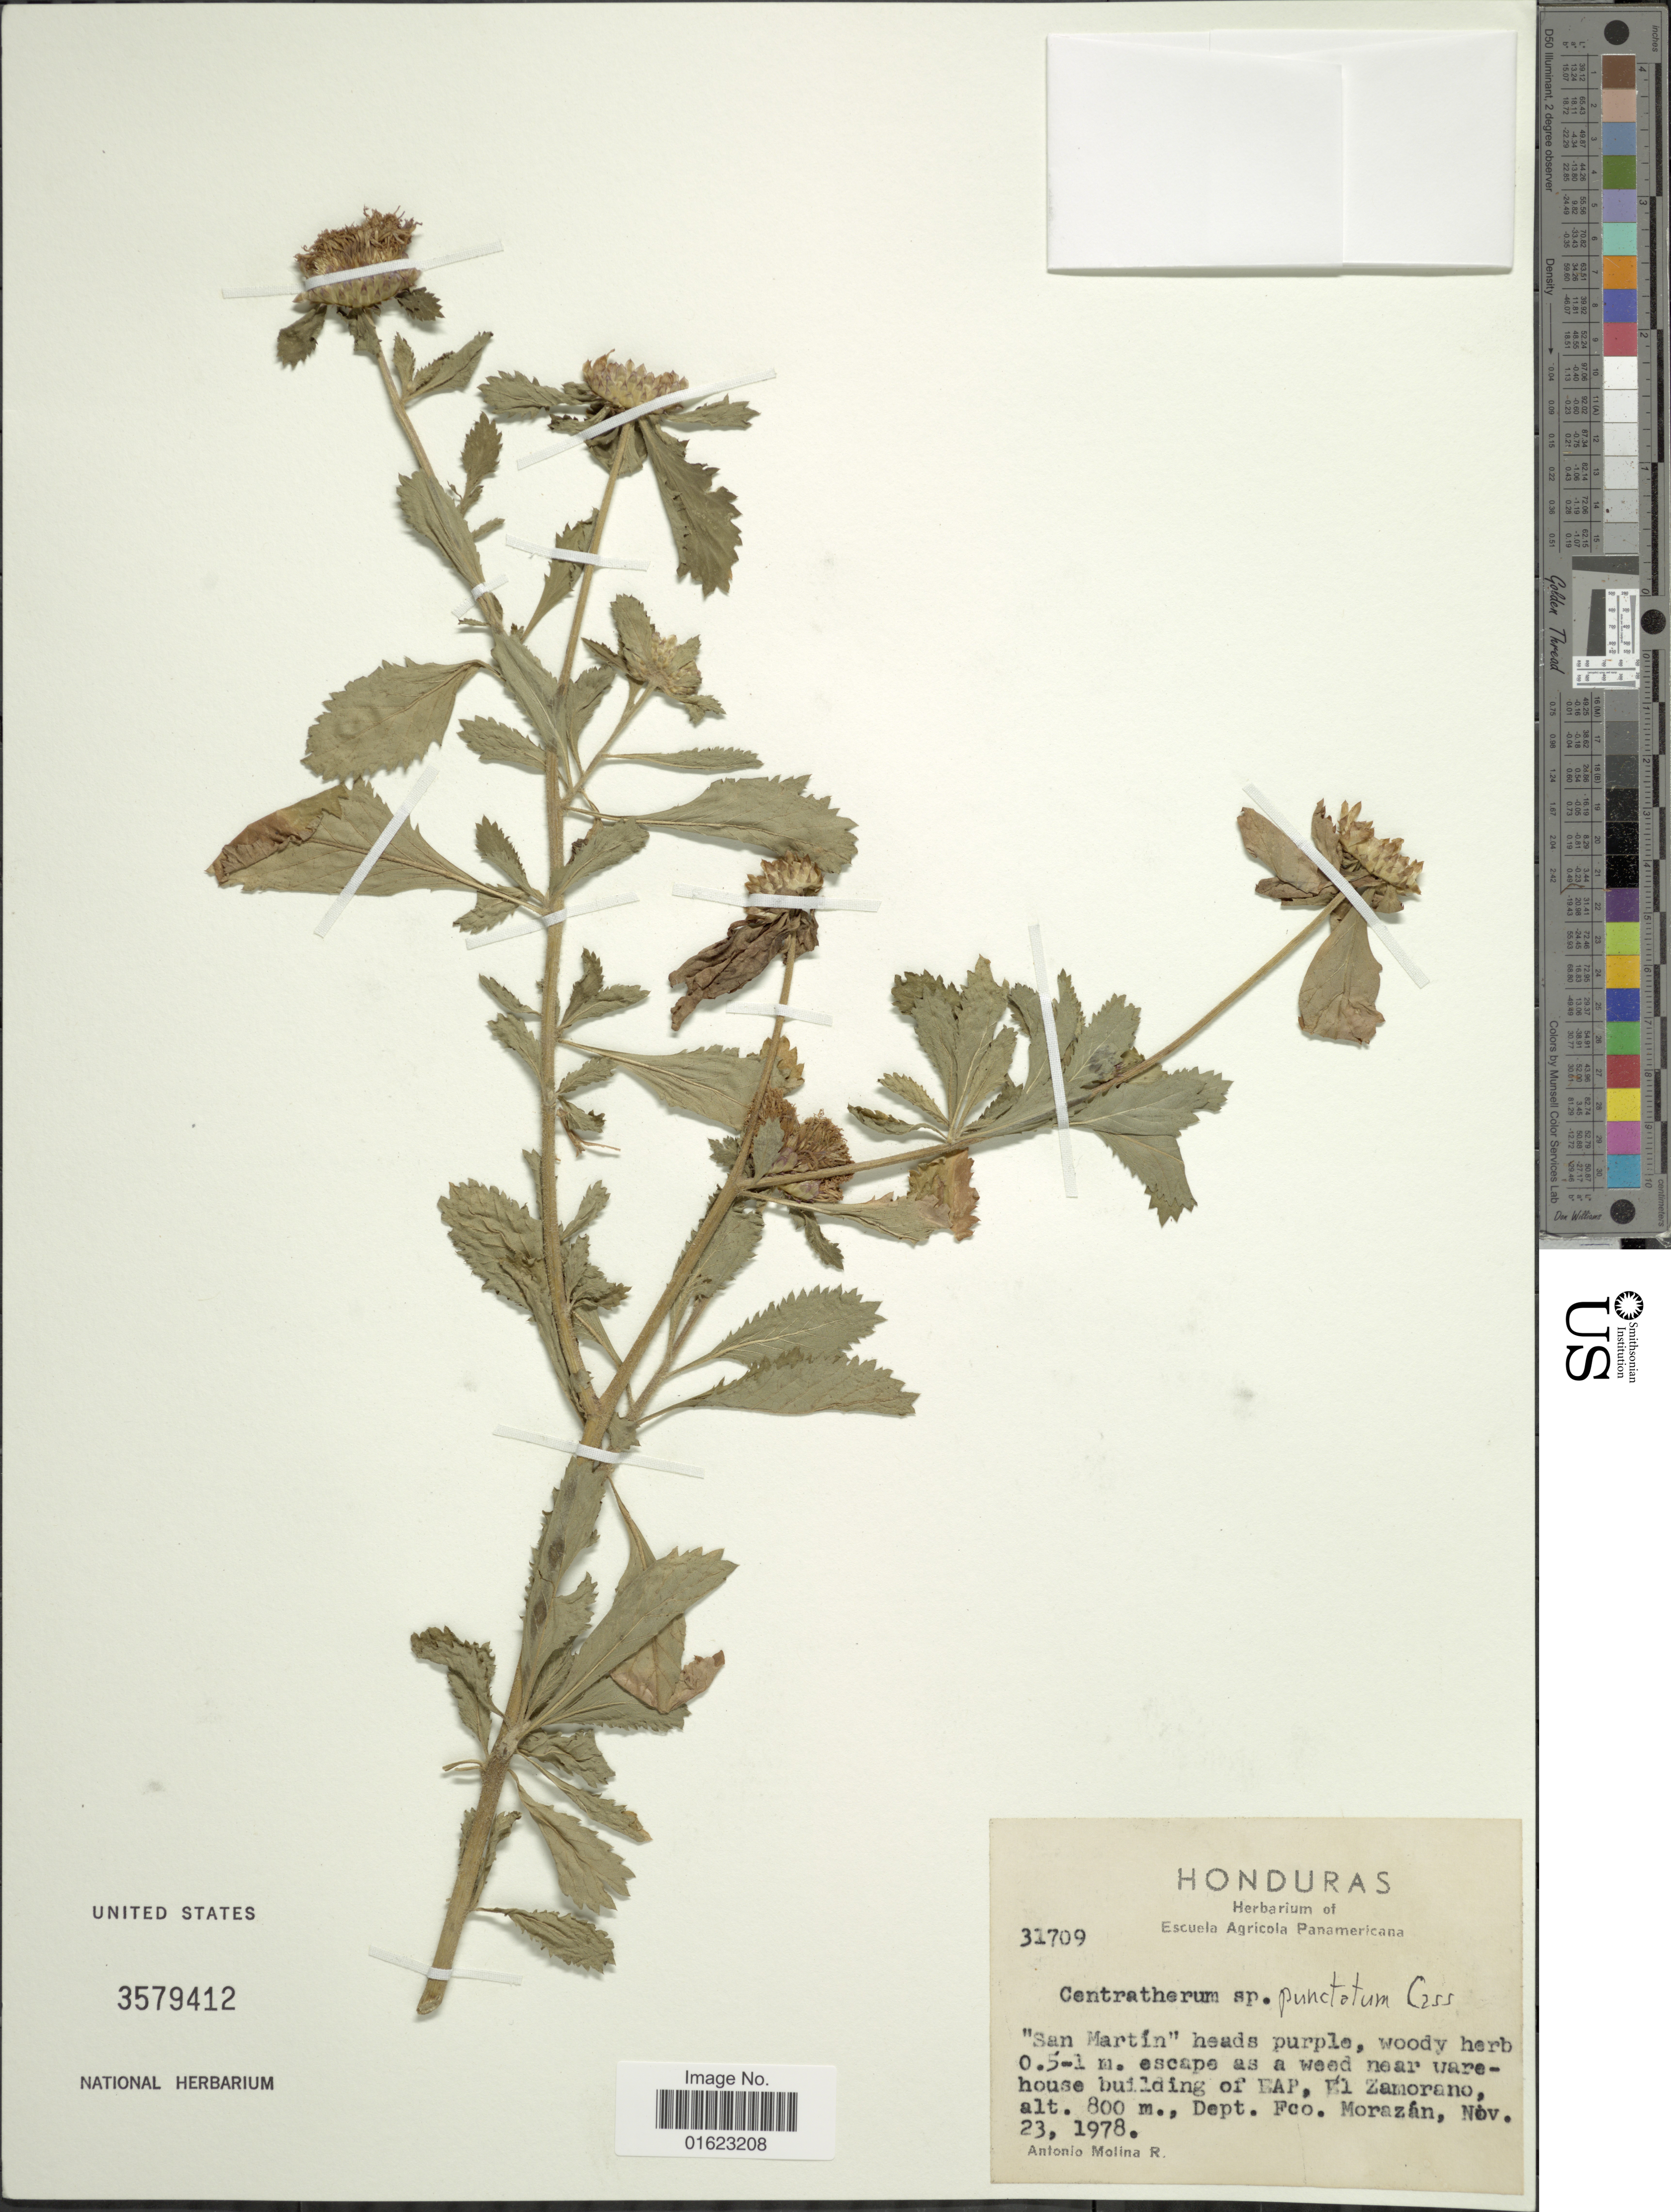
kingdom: Plantae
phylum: Tracheophyta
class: Magnoliopsida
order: Asterales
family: Asteraceae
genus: Centratherum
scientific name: Centratherum punctatum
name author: Cass.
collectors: A. Molina R.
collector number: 31709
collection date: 1978-11-23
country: Honduras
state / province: Fco. Morazán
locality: Honduras, "San Martin", near warehouse houlding of EAP, El Zamorano, Dept. Fco. Morazan.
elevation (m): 800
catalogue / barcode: US 3579412